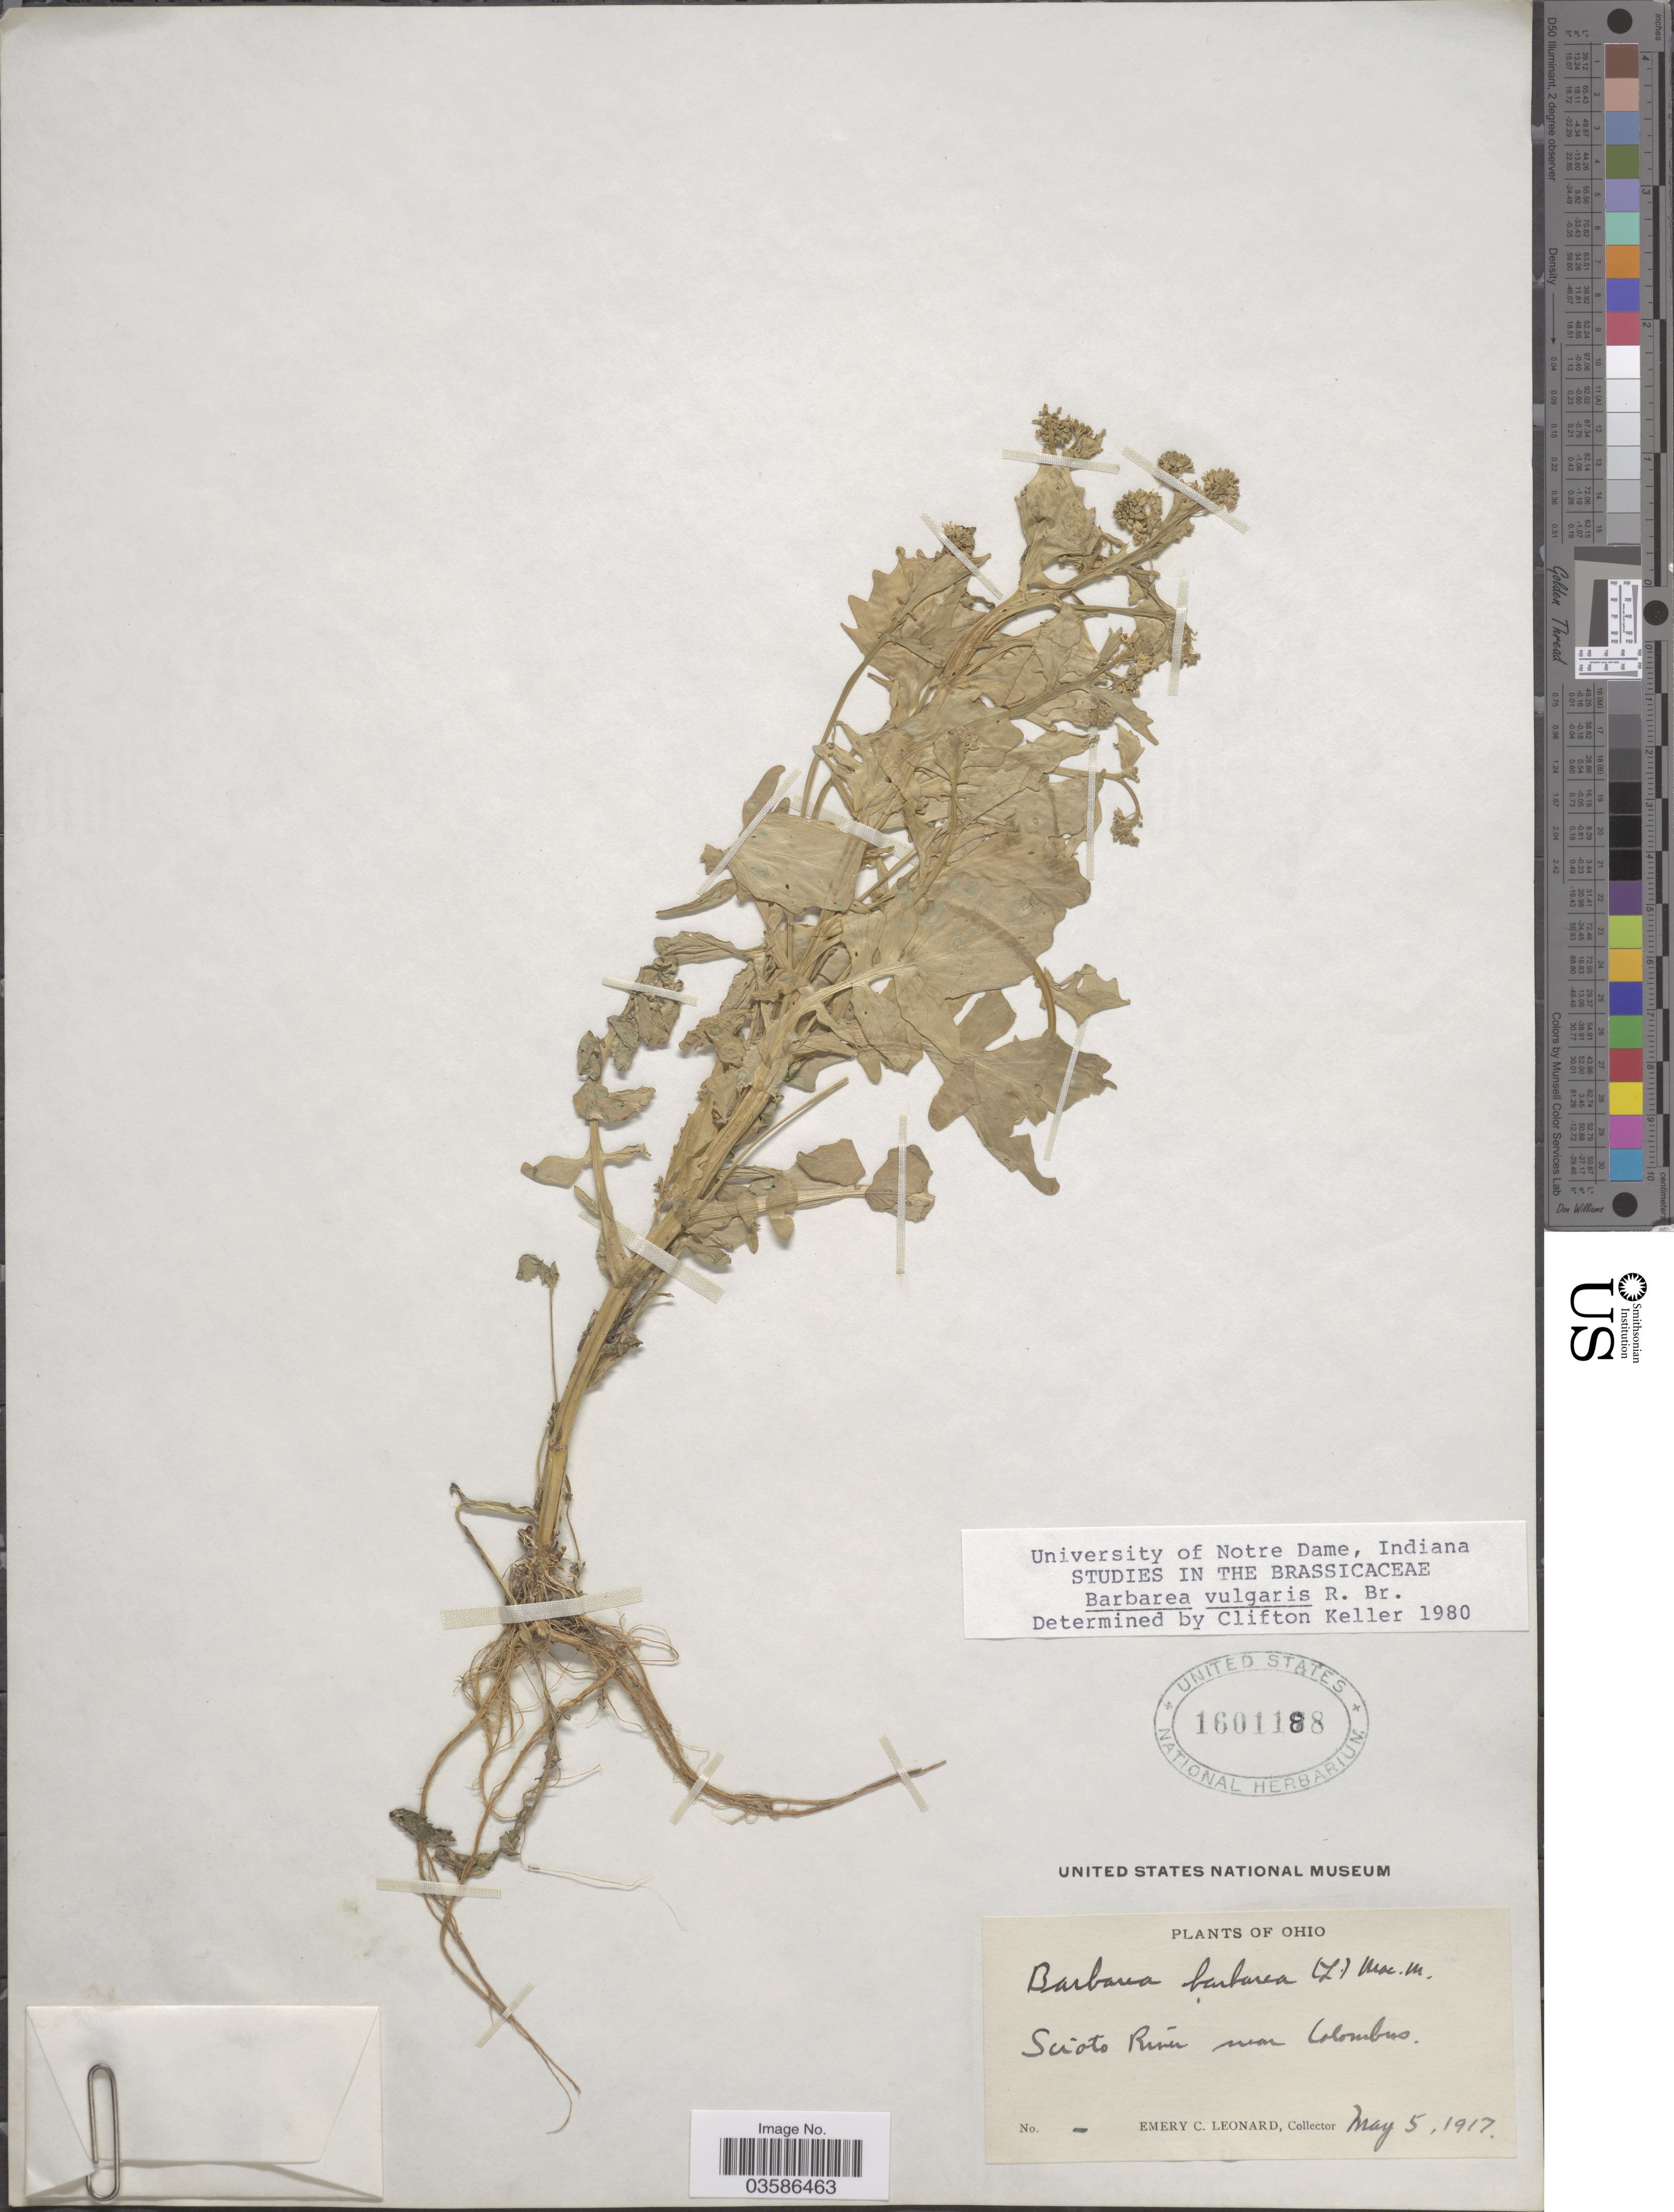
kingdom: Plantae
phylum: Tracheophyta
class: Magnoliopsida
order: Brassicales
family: Brassicaceae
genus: Barbarea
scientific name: Barbarea vulgaris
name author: W.T. Aiton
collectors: E. C. Leonard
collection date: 1917-05-05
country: United States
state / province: Ohio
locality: Scioto River near Colombo.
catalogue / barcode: US 1601188